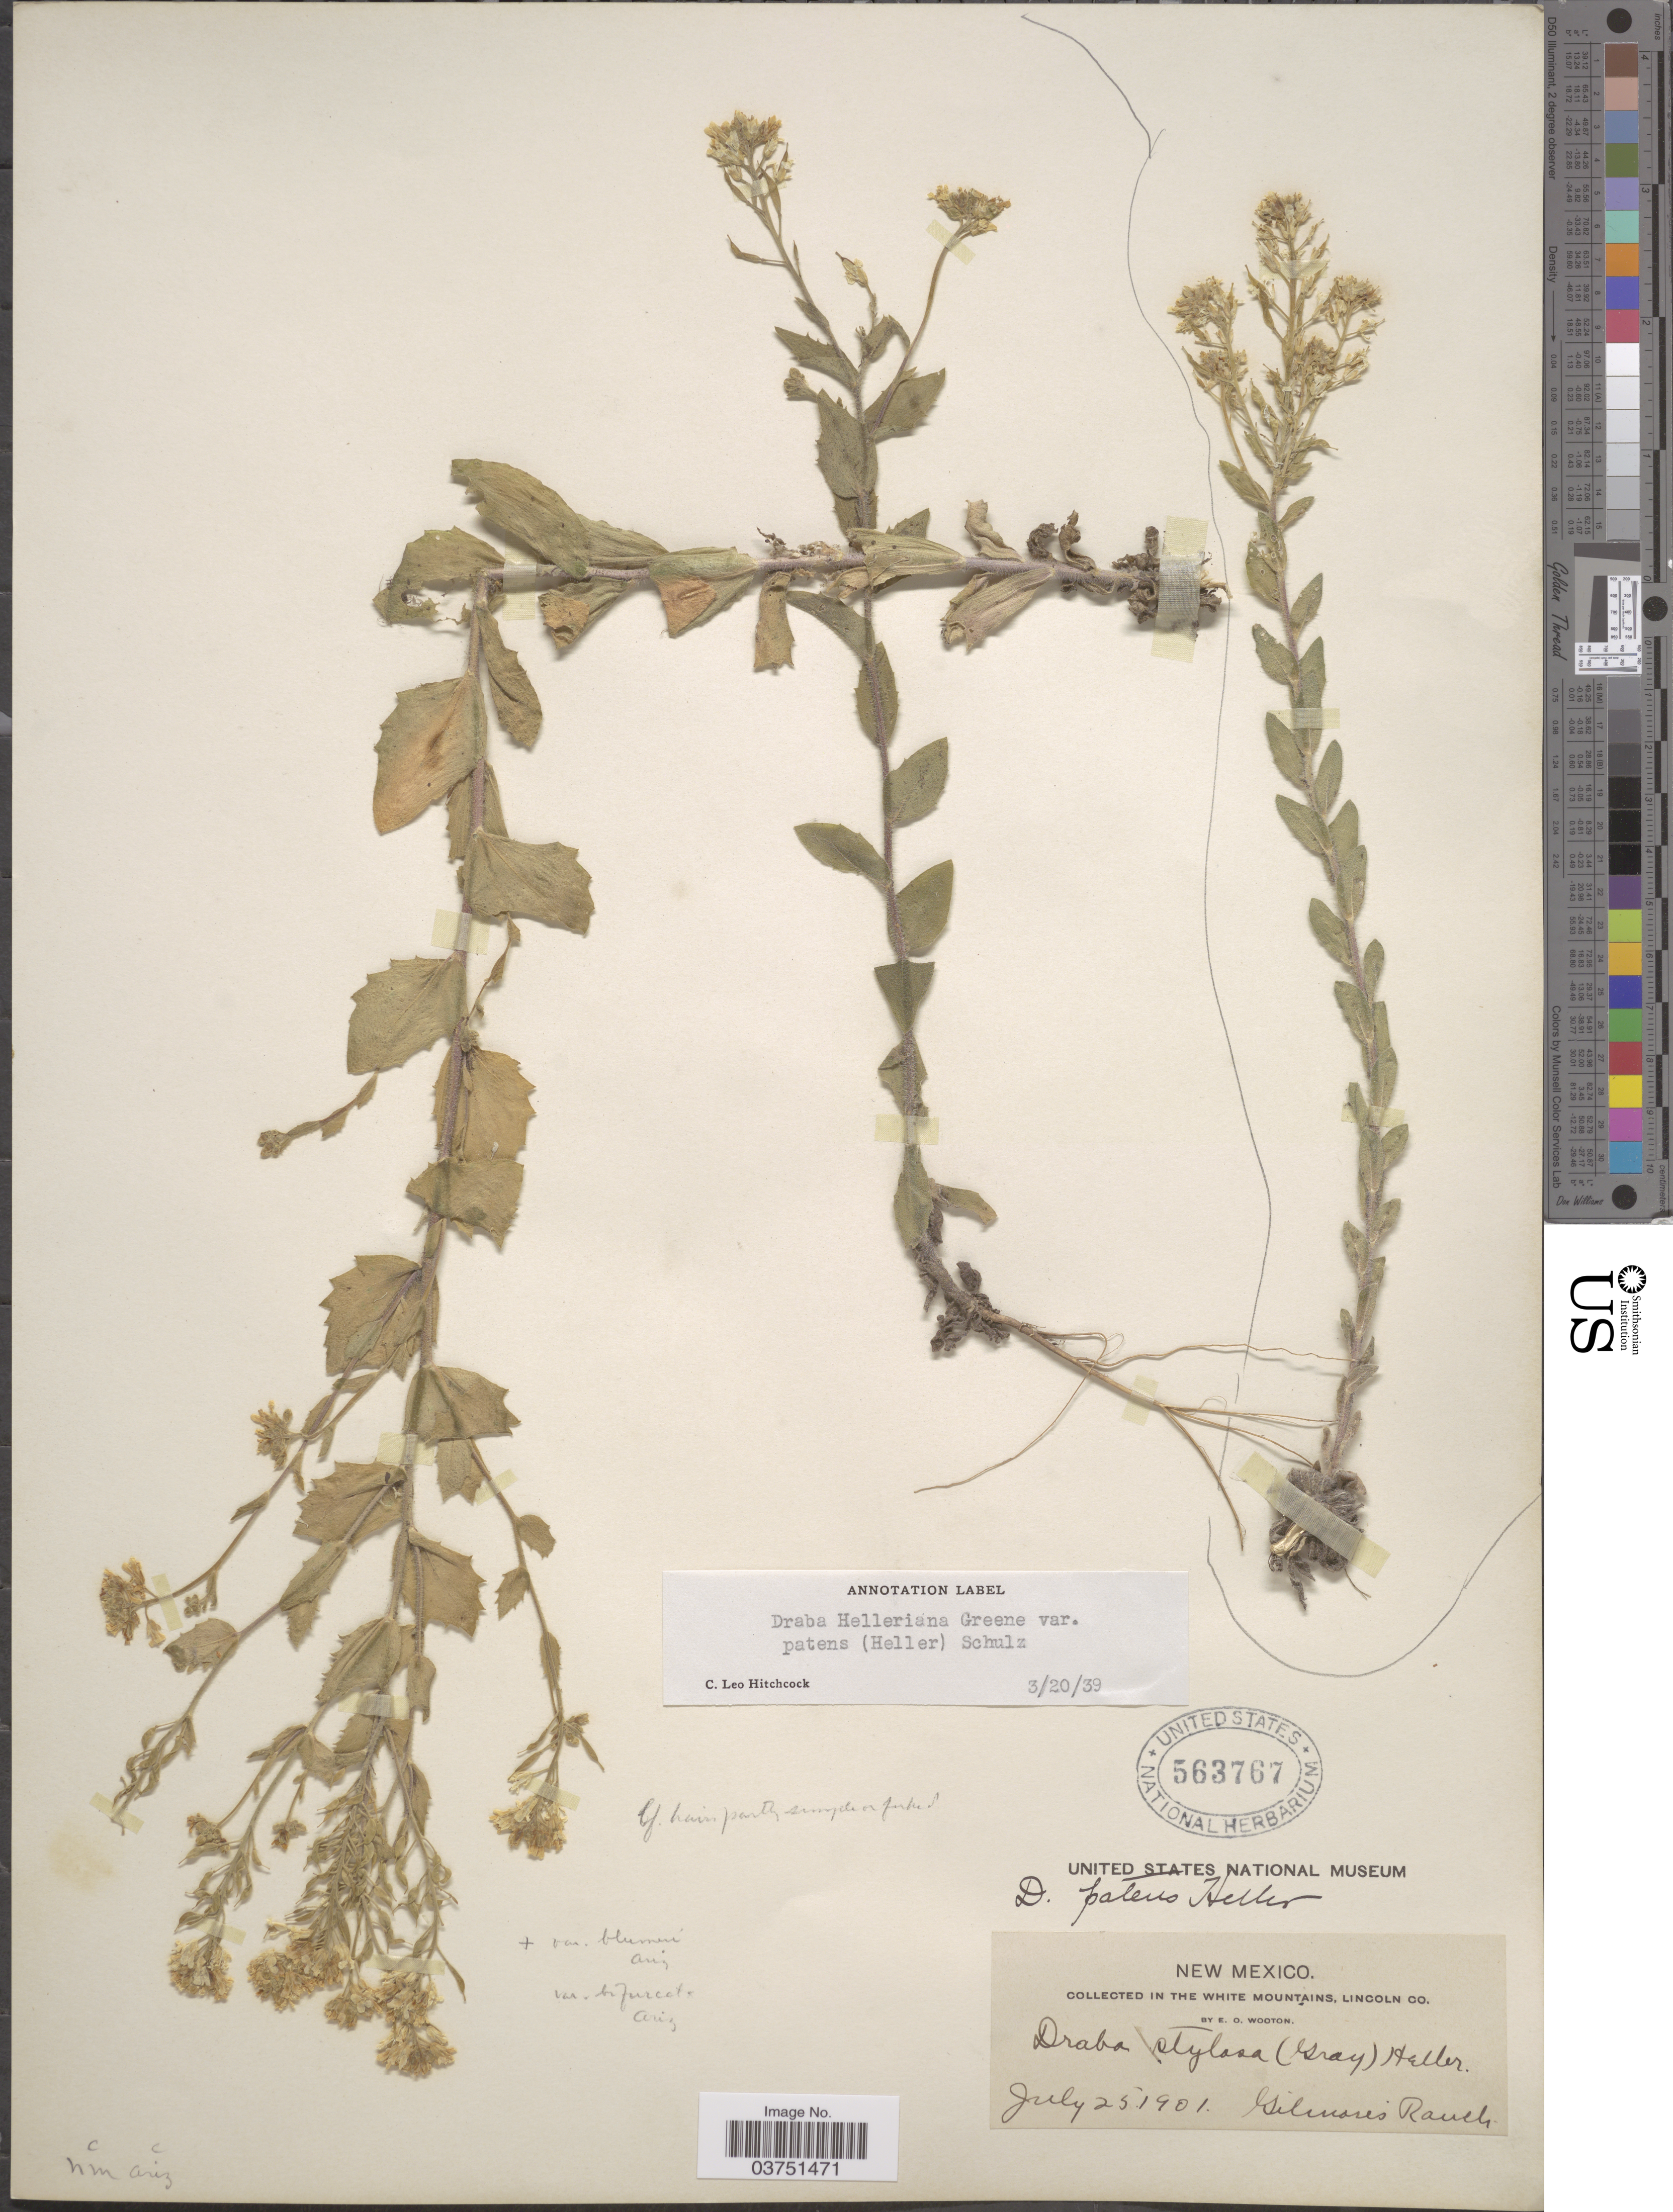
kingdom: Plantae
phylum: Tracheophyta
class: Magnoliopsida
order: Brassicales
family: Brassicaceae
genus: Draba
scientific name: Draba helleriana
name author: Greene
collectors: E. O. Wooton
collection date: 1901-07-25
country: United States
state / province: New Mexico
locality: The White Mountains, Lincoln Co. Gilmores Ranch.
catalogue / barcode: US 563767